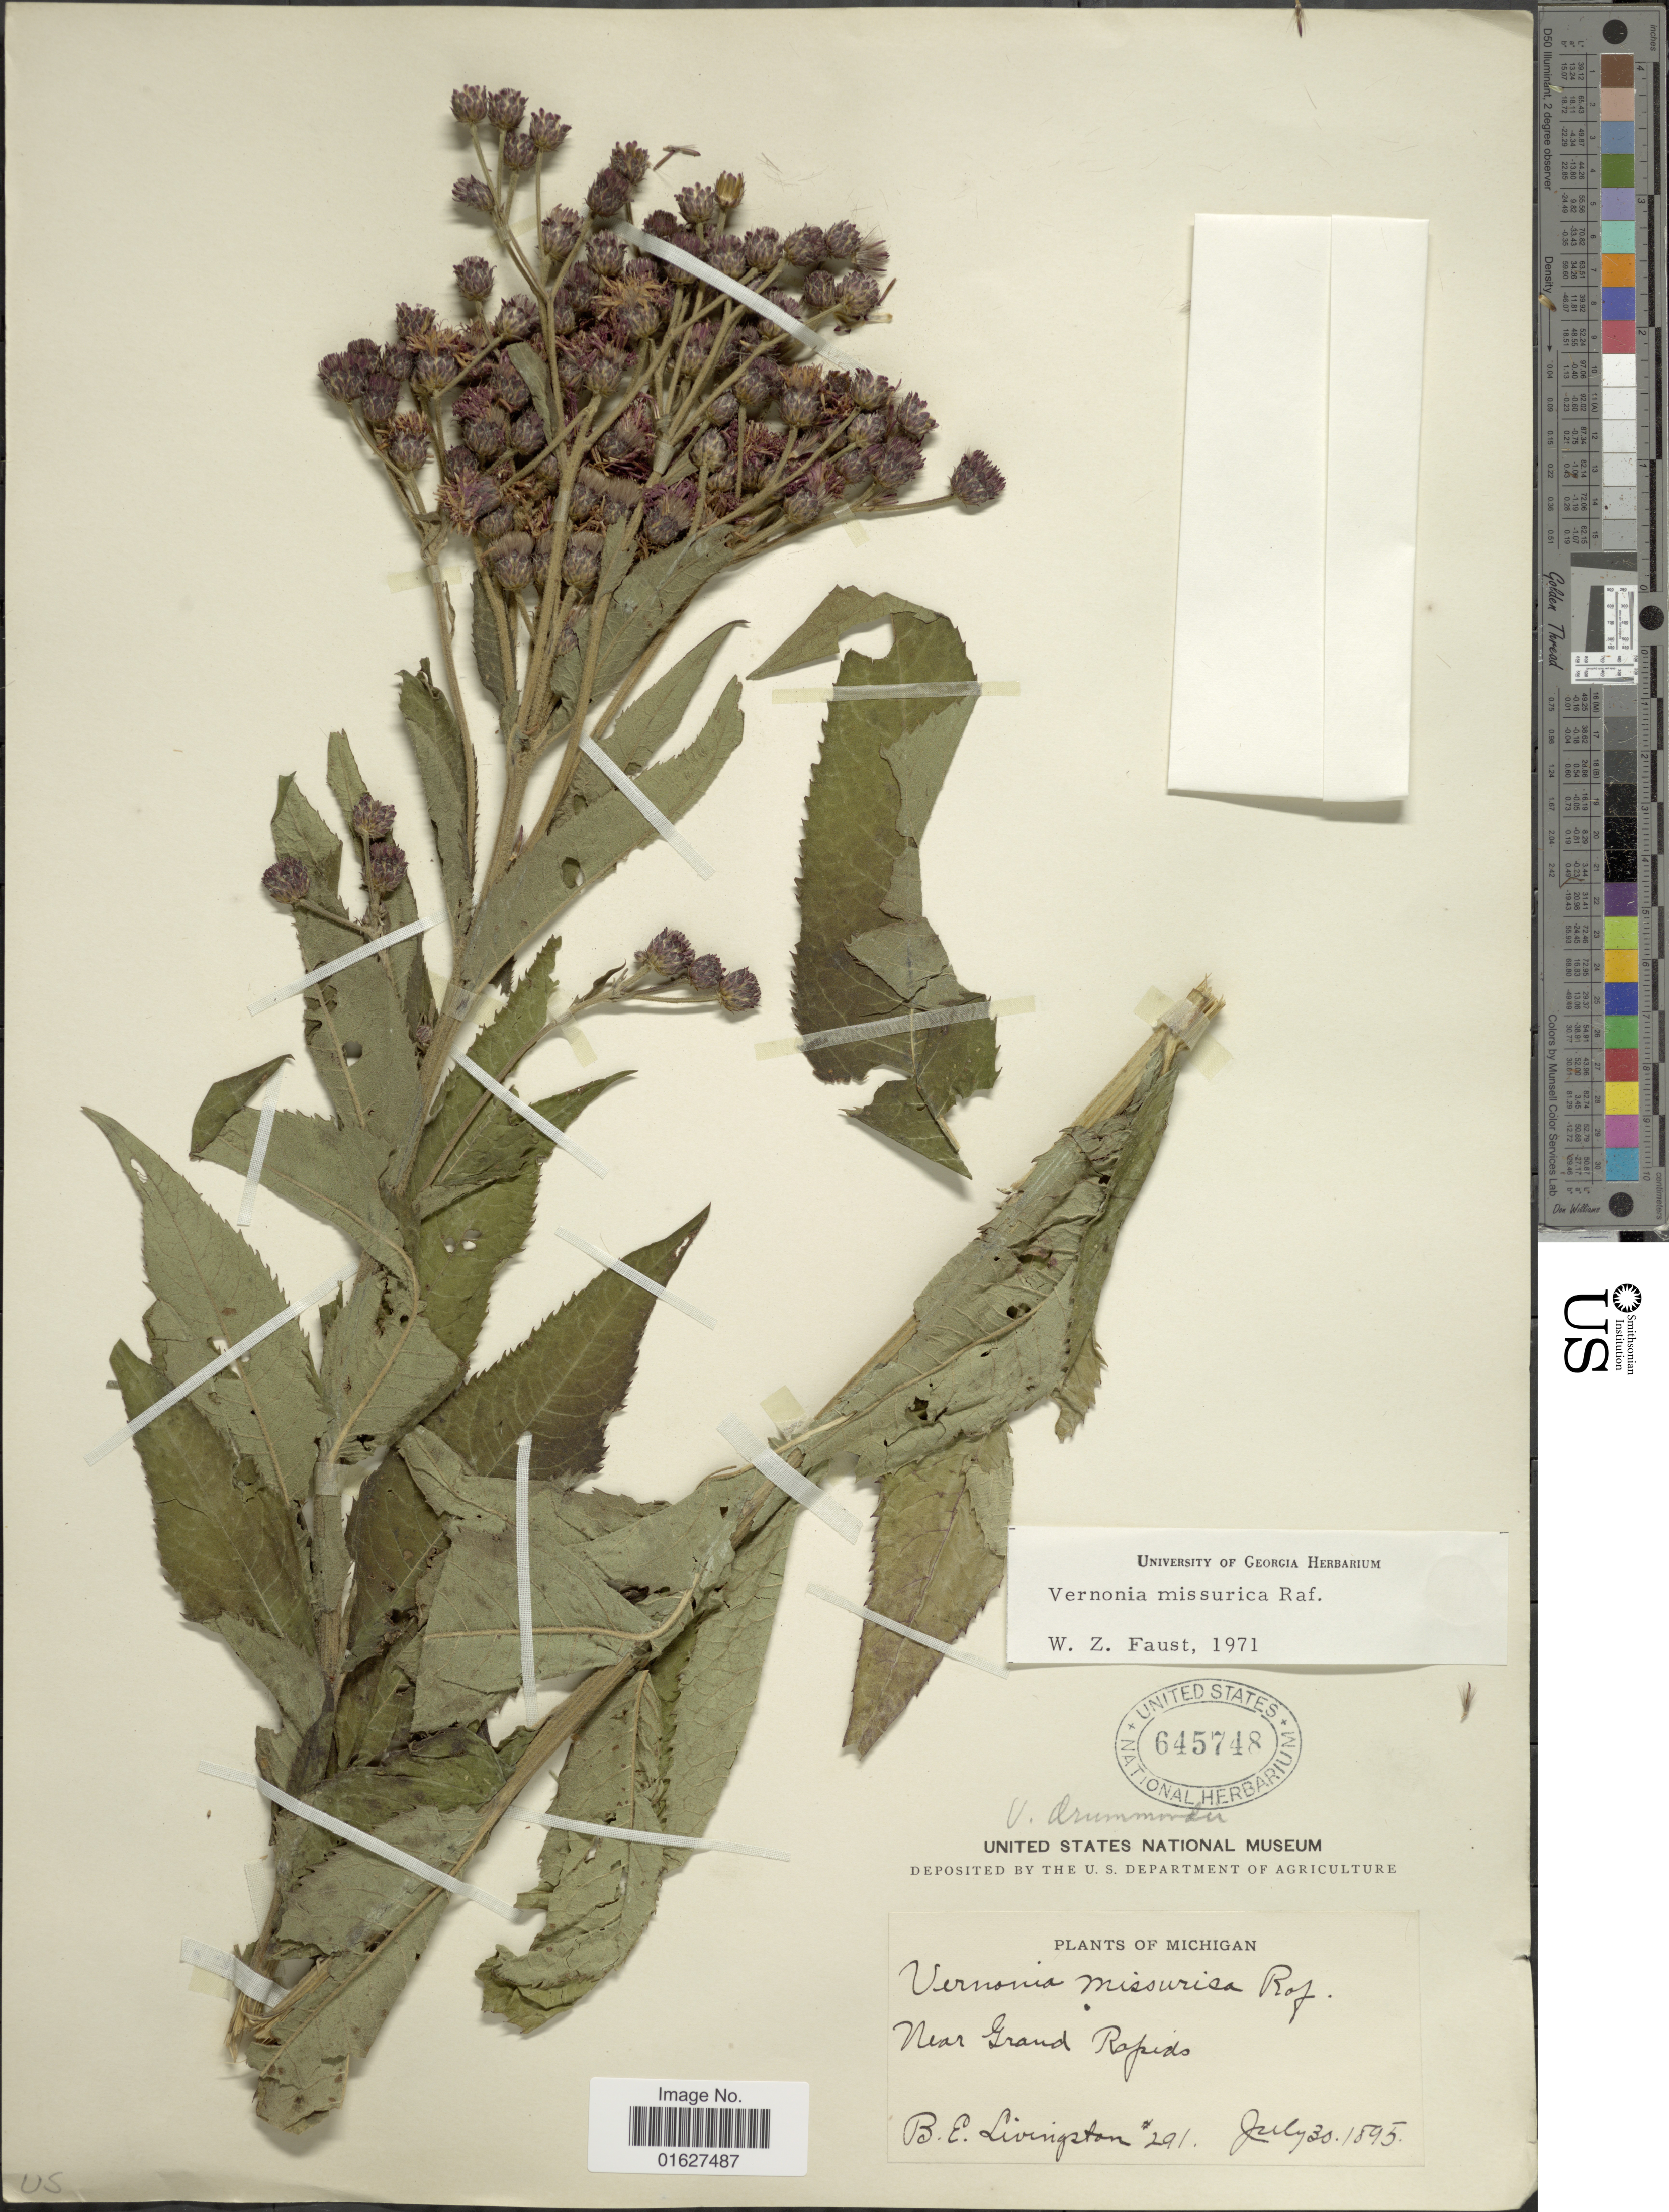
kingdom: Plantae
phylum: Tracheophyta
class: Magnoliopsida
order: Asterales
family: Asteraceae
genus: Vernonia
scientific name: Vernonia missurica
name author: Raf.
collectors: B. Livingston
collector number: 291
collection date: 1895-07-30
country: United States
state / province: Michigan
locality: Michigan. Near Grand Rapids.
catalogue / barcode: US 645748